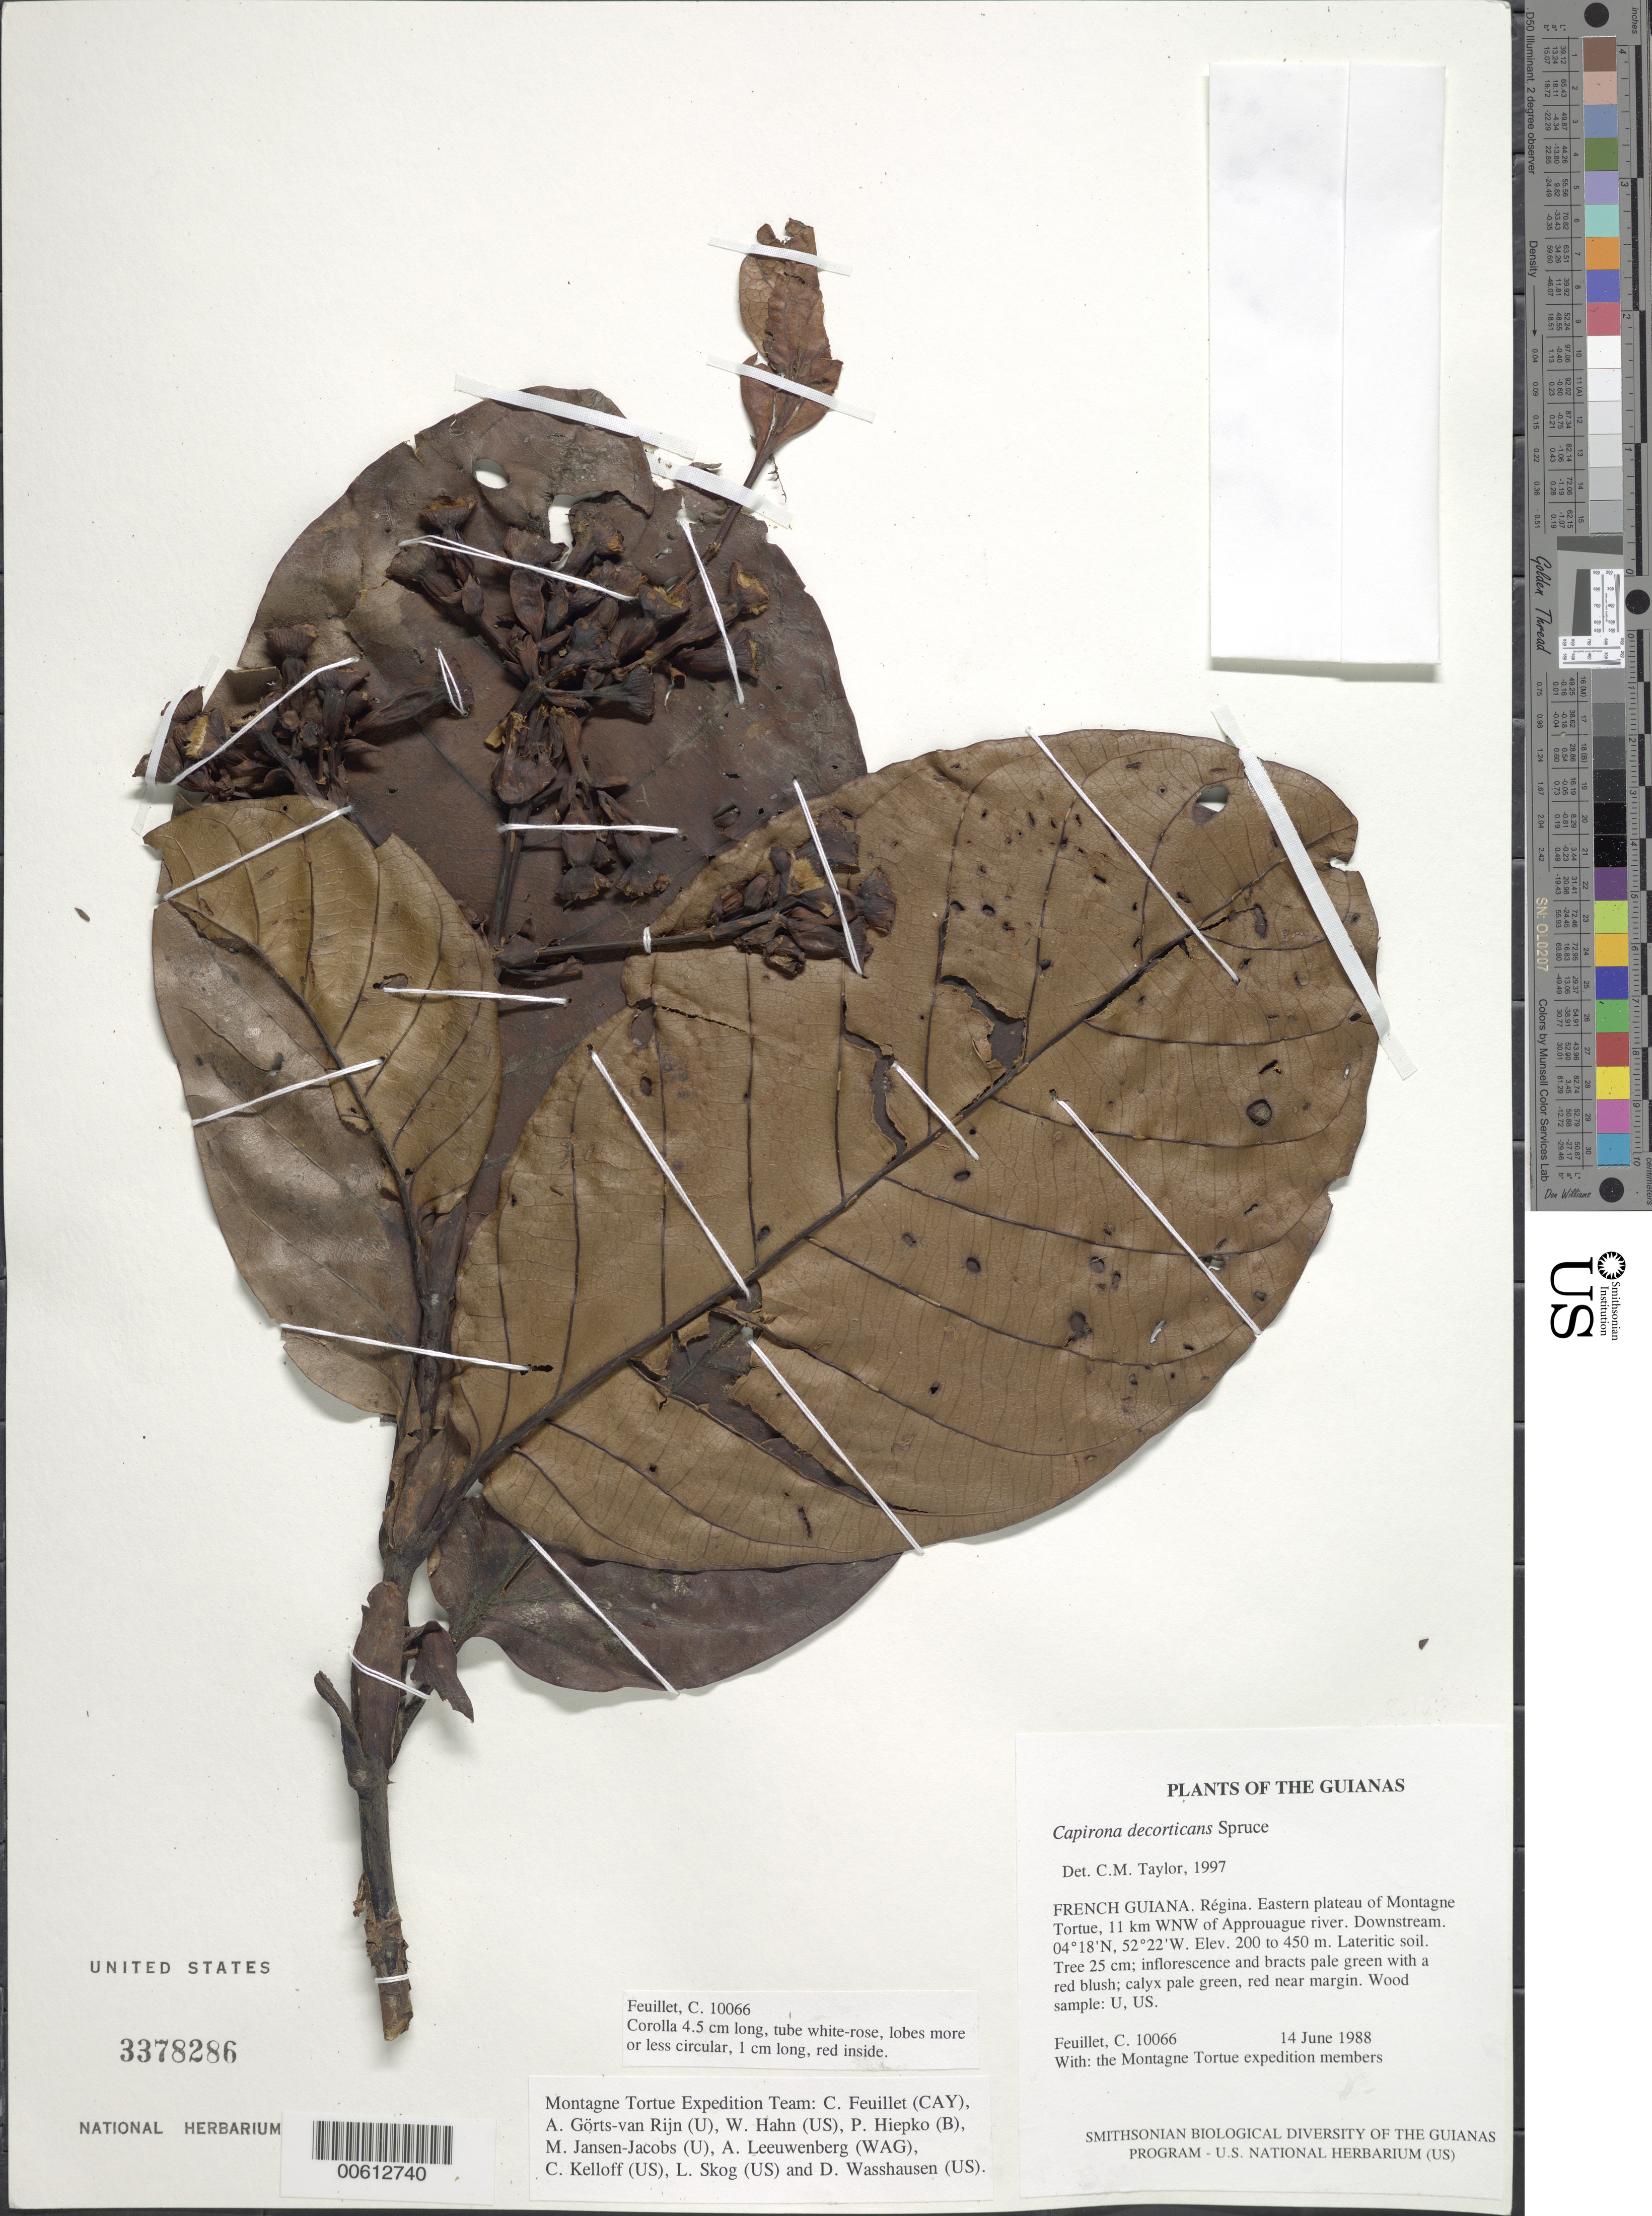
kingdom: Plantae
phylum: Tracheophyta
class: Magnoliopsida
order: Gentianales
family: Rubiaceae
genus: Capirona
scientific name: Capirona decorticans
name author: Spruce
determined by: Taylor, Charlotte M.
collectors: C. Feuillet & Montagne Torte Exped. members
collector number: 10066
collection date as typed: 14 June 1988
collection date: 1988-06-14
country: French Guiana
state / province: Cayenne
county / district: Regina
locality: Eastern plateau of Montagne Tortue, 11 km WNW of Approuague river. Downstream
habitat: Lateritic soil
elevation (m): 200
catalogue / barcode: US 3378286